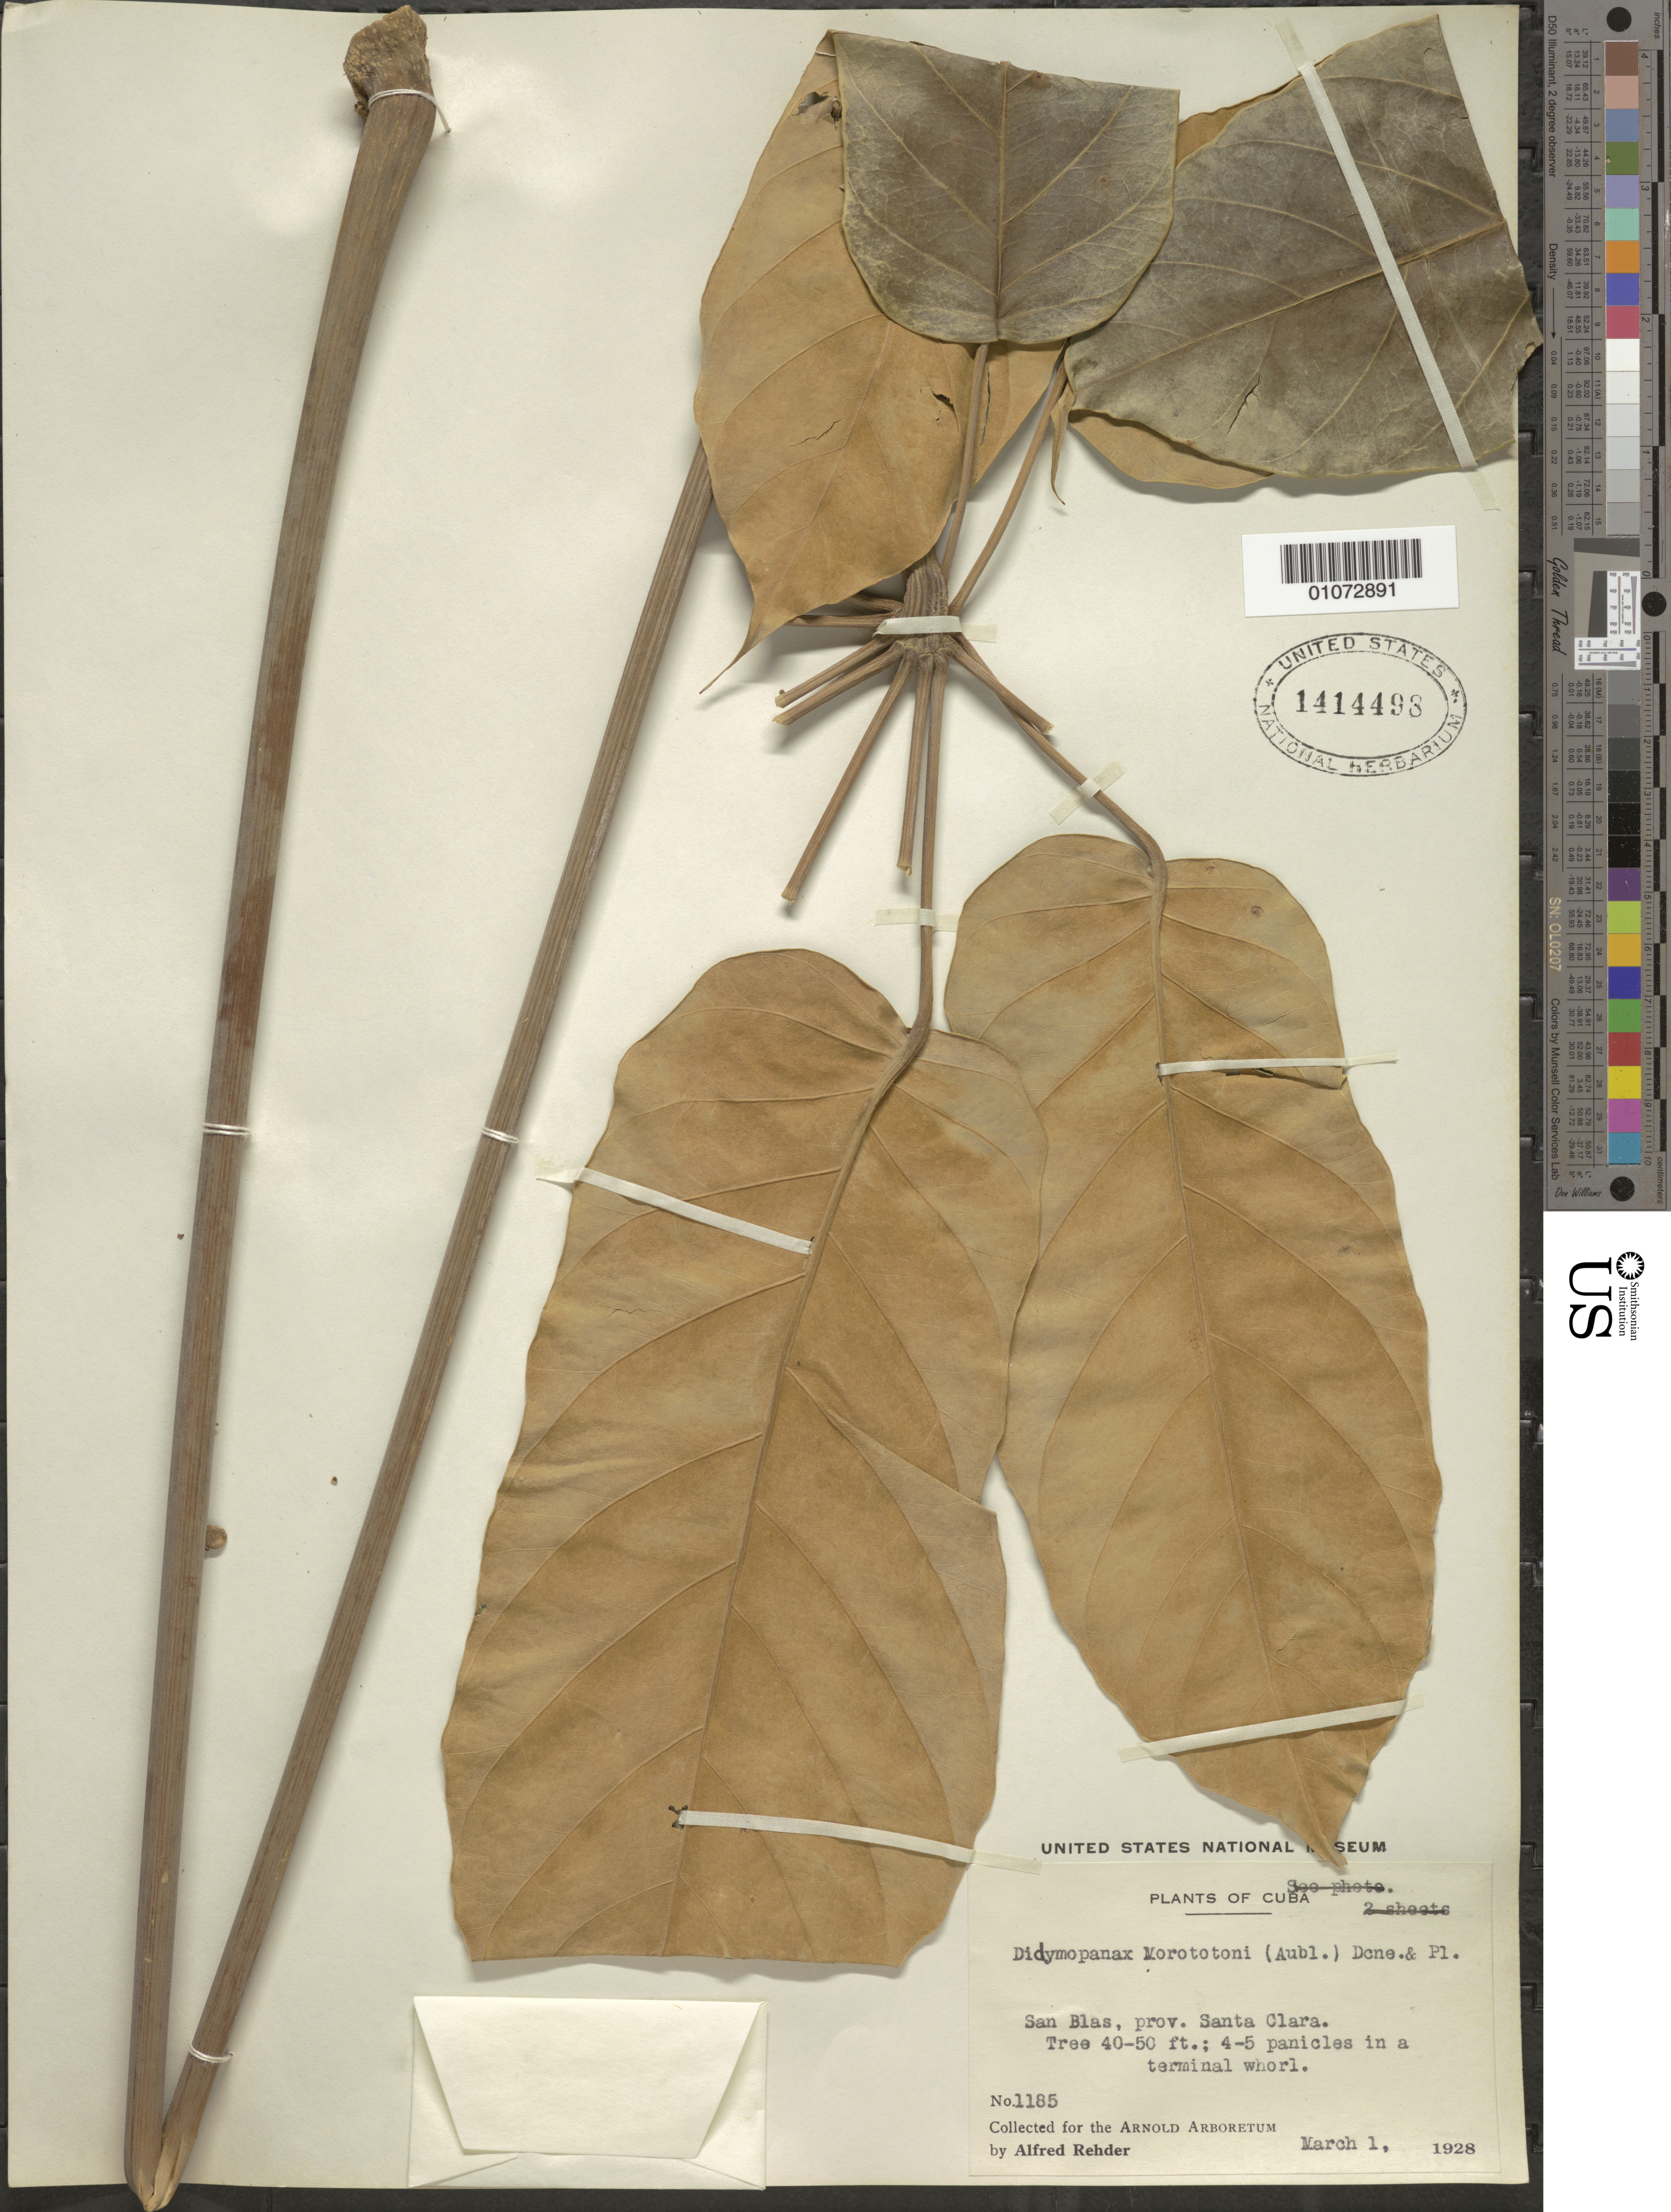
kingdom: Plantae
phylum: Tracheophyta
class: Magnoliopsida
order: Apiales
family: Araliaceae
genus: Didymopanax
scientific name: Didymopanax morototoni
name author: (Aubl.) Decne. & Planch.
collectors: A. Rehder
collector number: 1185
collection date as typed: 01 Mar 1928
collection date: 1928-03-01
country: Cuba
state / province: Villa Clara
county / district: Santa Clara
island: Cuba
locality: San Blas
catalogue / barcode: US 1414493